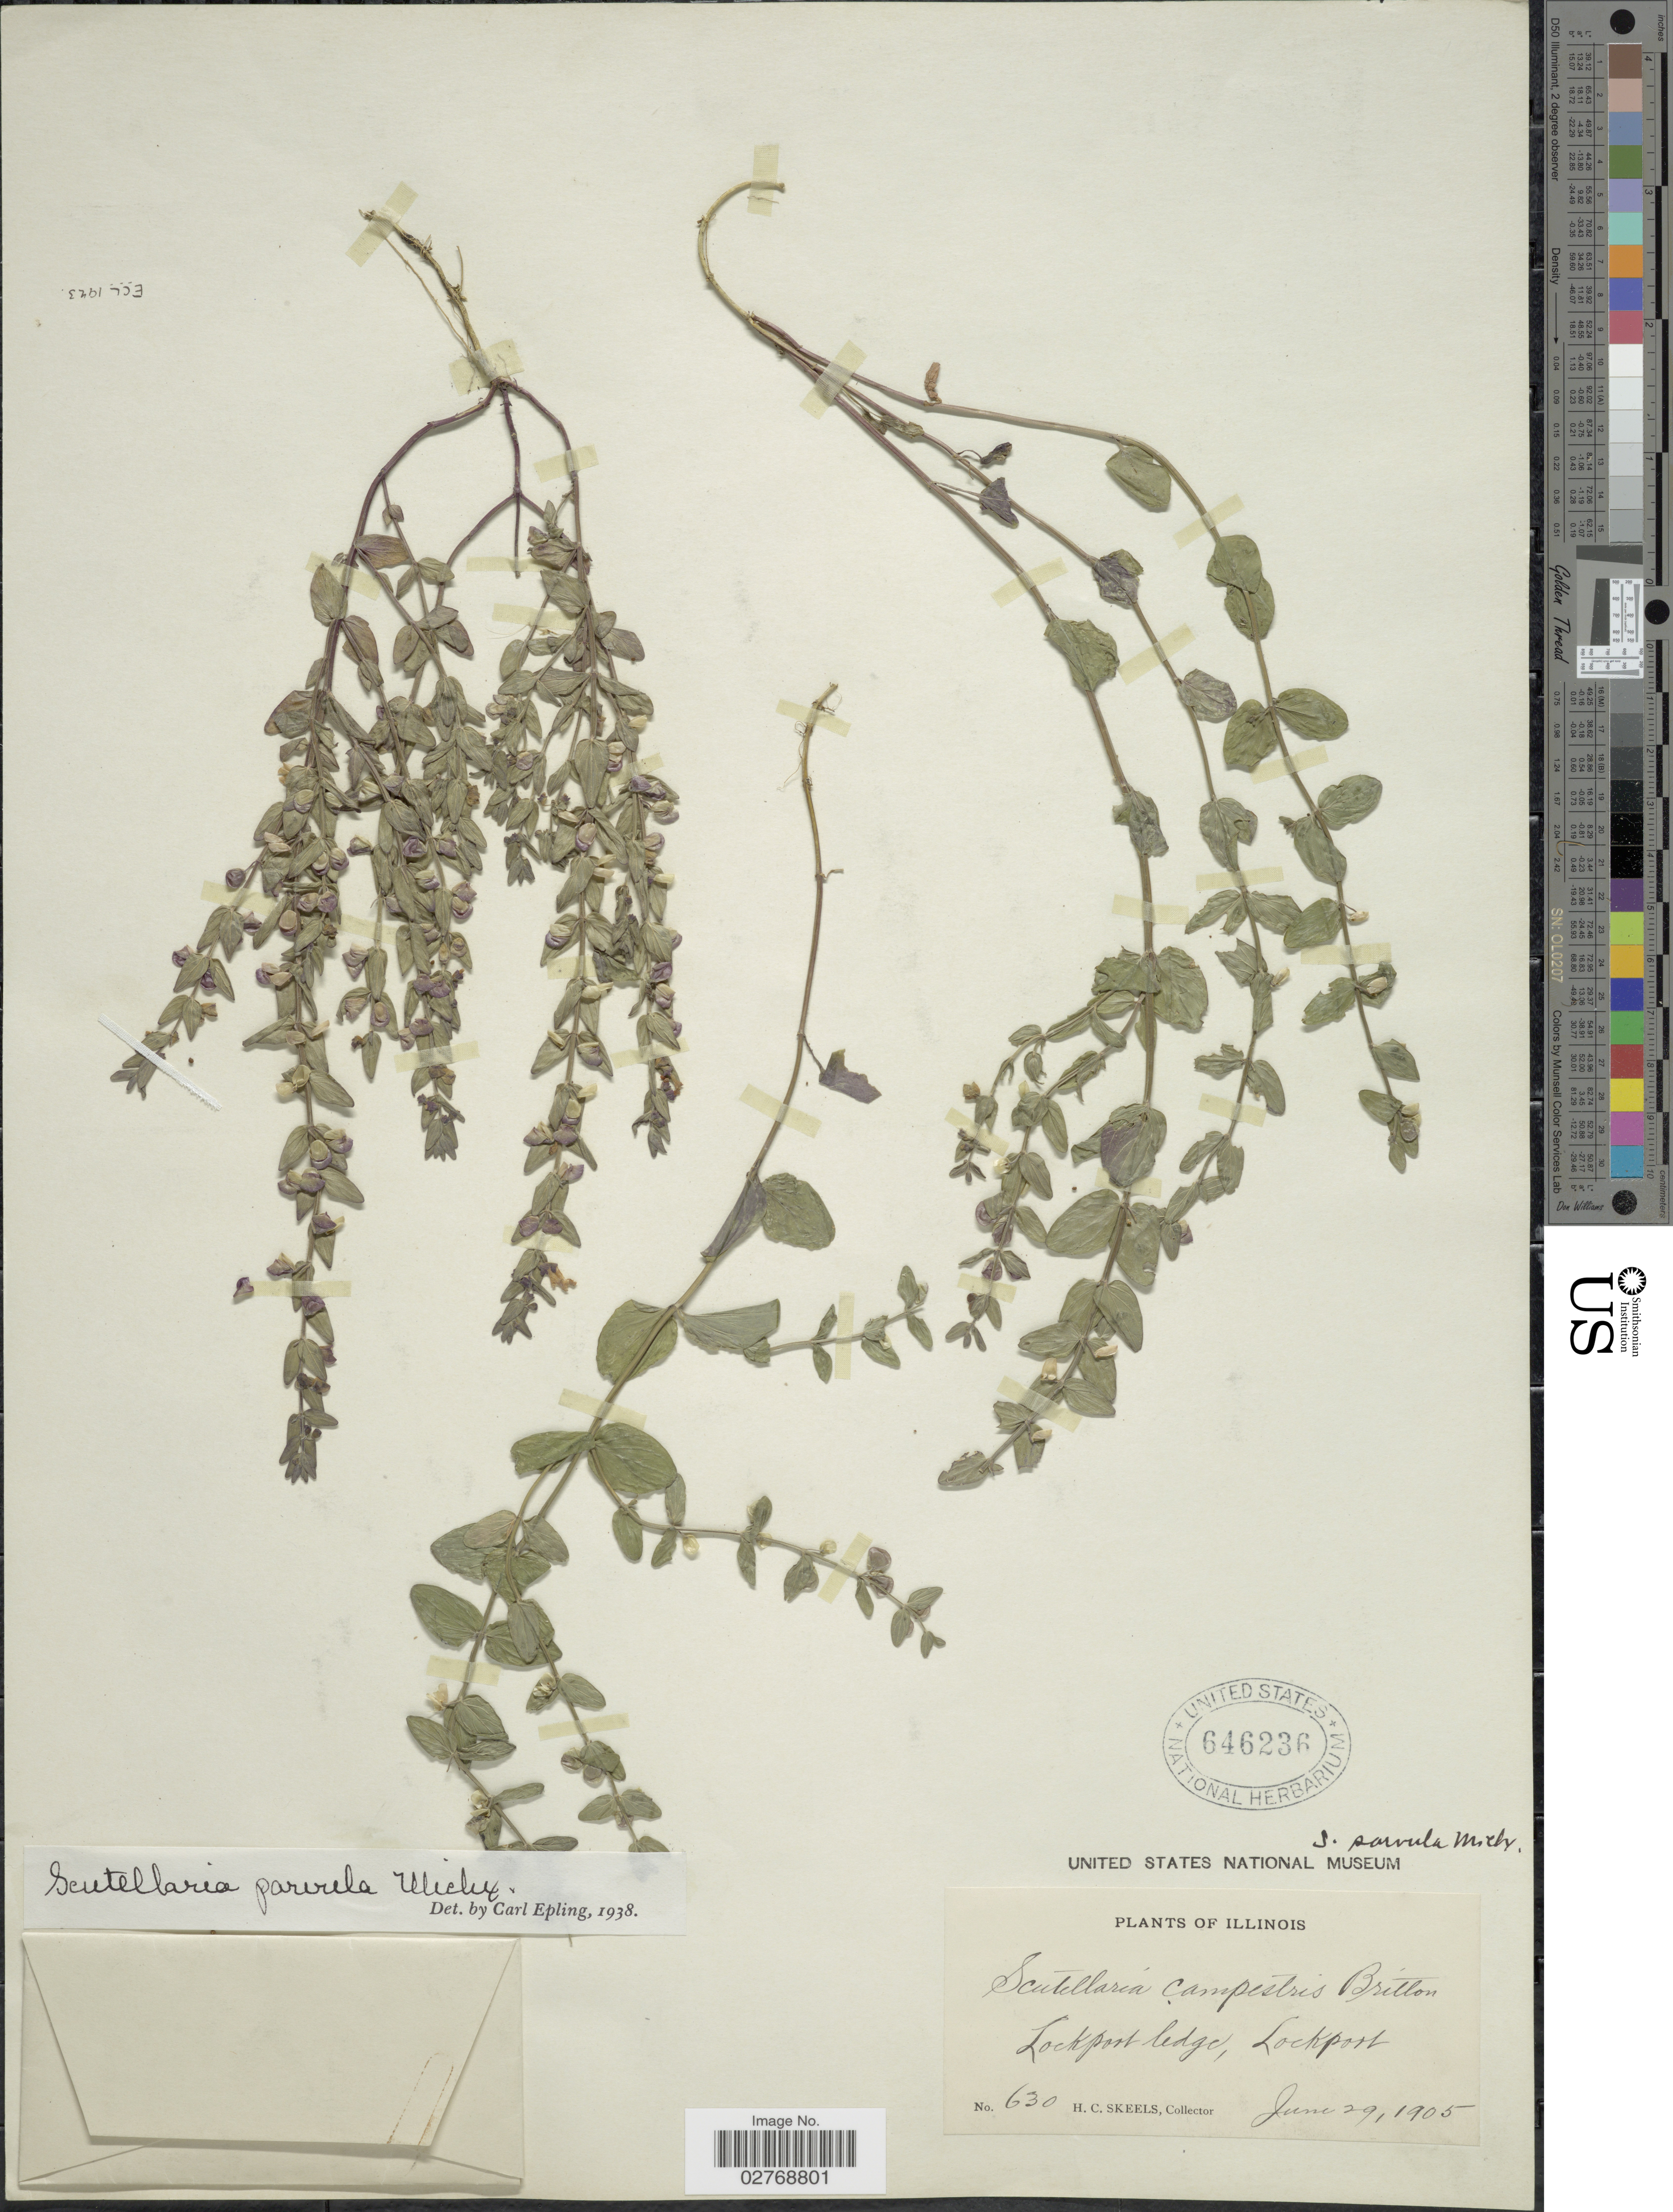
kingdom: Plantae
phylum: Tracheophyta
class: Magnoliopsida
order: Lamiales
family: Lamiaceae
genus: Scutellaria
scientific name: Scutellaria parvula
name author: Michx.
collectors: H. Skeels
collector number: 630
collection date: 1905-06-29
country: United States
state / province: Illinois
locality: Lockport ledge, Lockport.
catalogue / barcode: US 646236